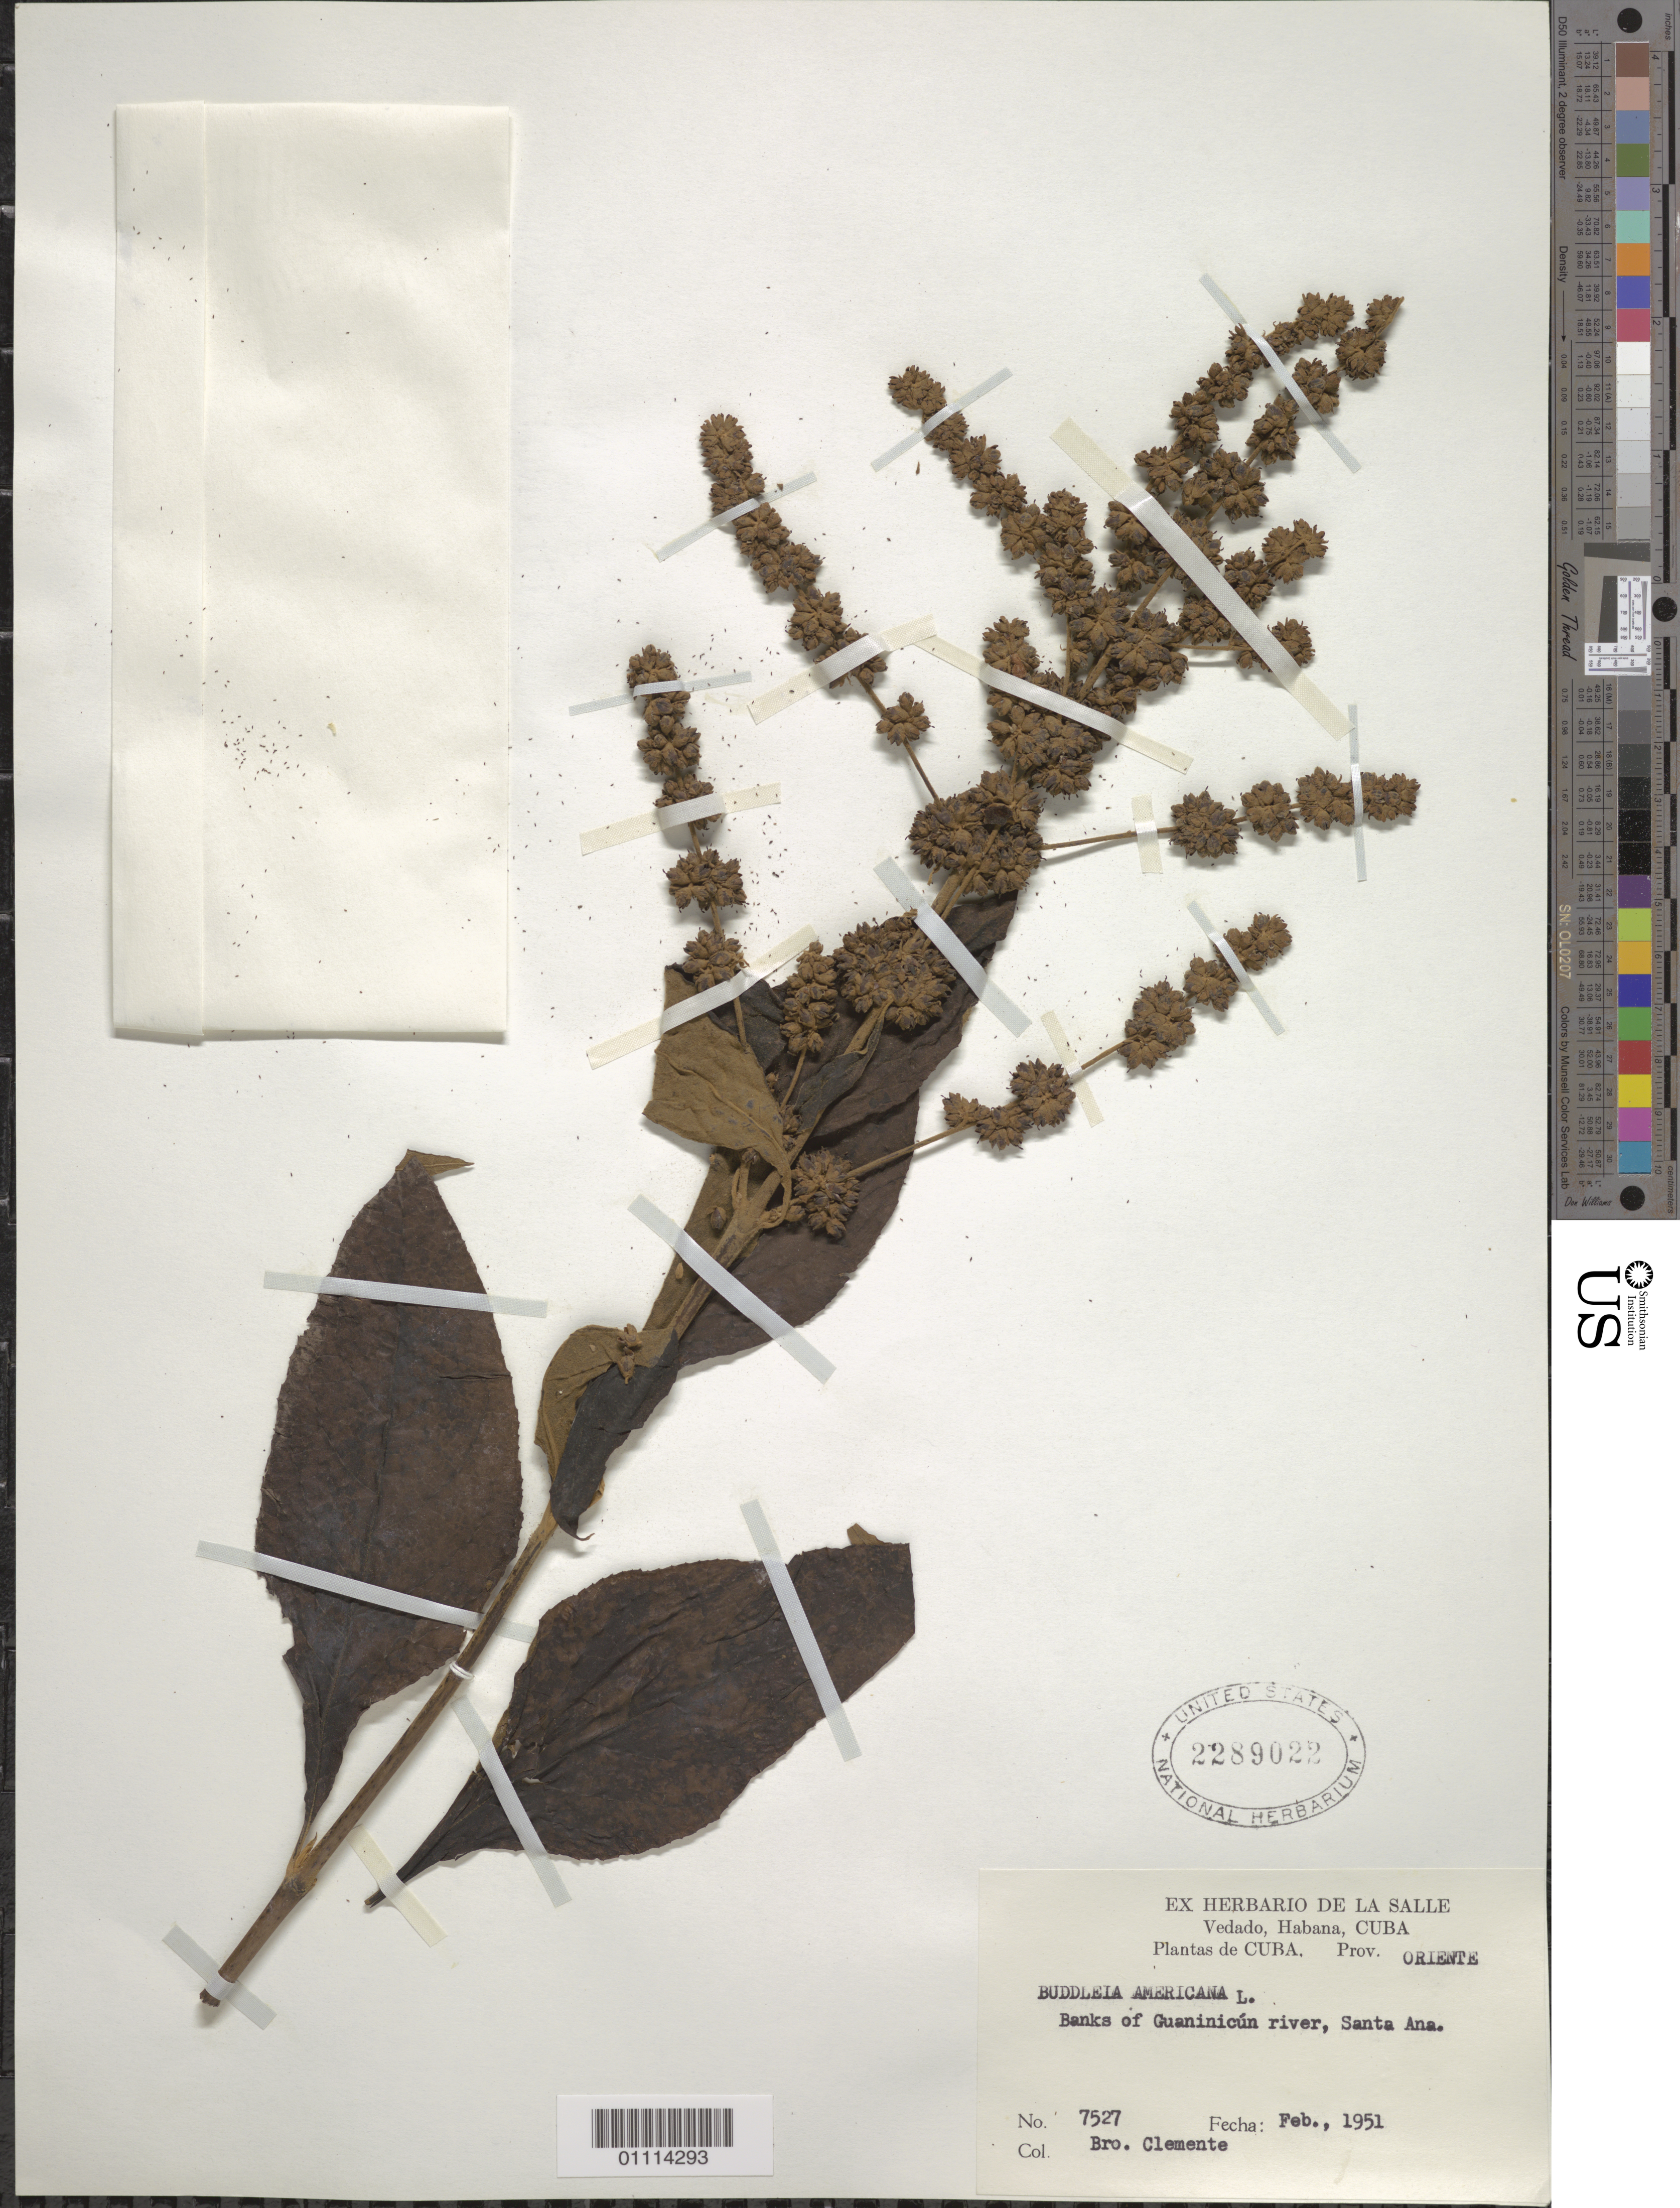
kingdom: Plantae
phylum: Tracheophyta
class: Magnoliopsida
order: Lamiales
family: Scrophulariaceae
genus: Buddleja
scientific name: Buddleja americana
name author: L.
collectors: B. Clement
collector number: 7527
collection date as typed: Feb 1951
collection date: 1951-02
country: Cuba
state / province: Granma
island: Cuba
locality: Banks of Guaninicun River, Santa Ana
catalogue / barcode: US 2289022